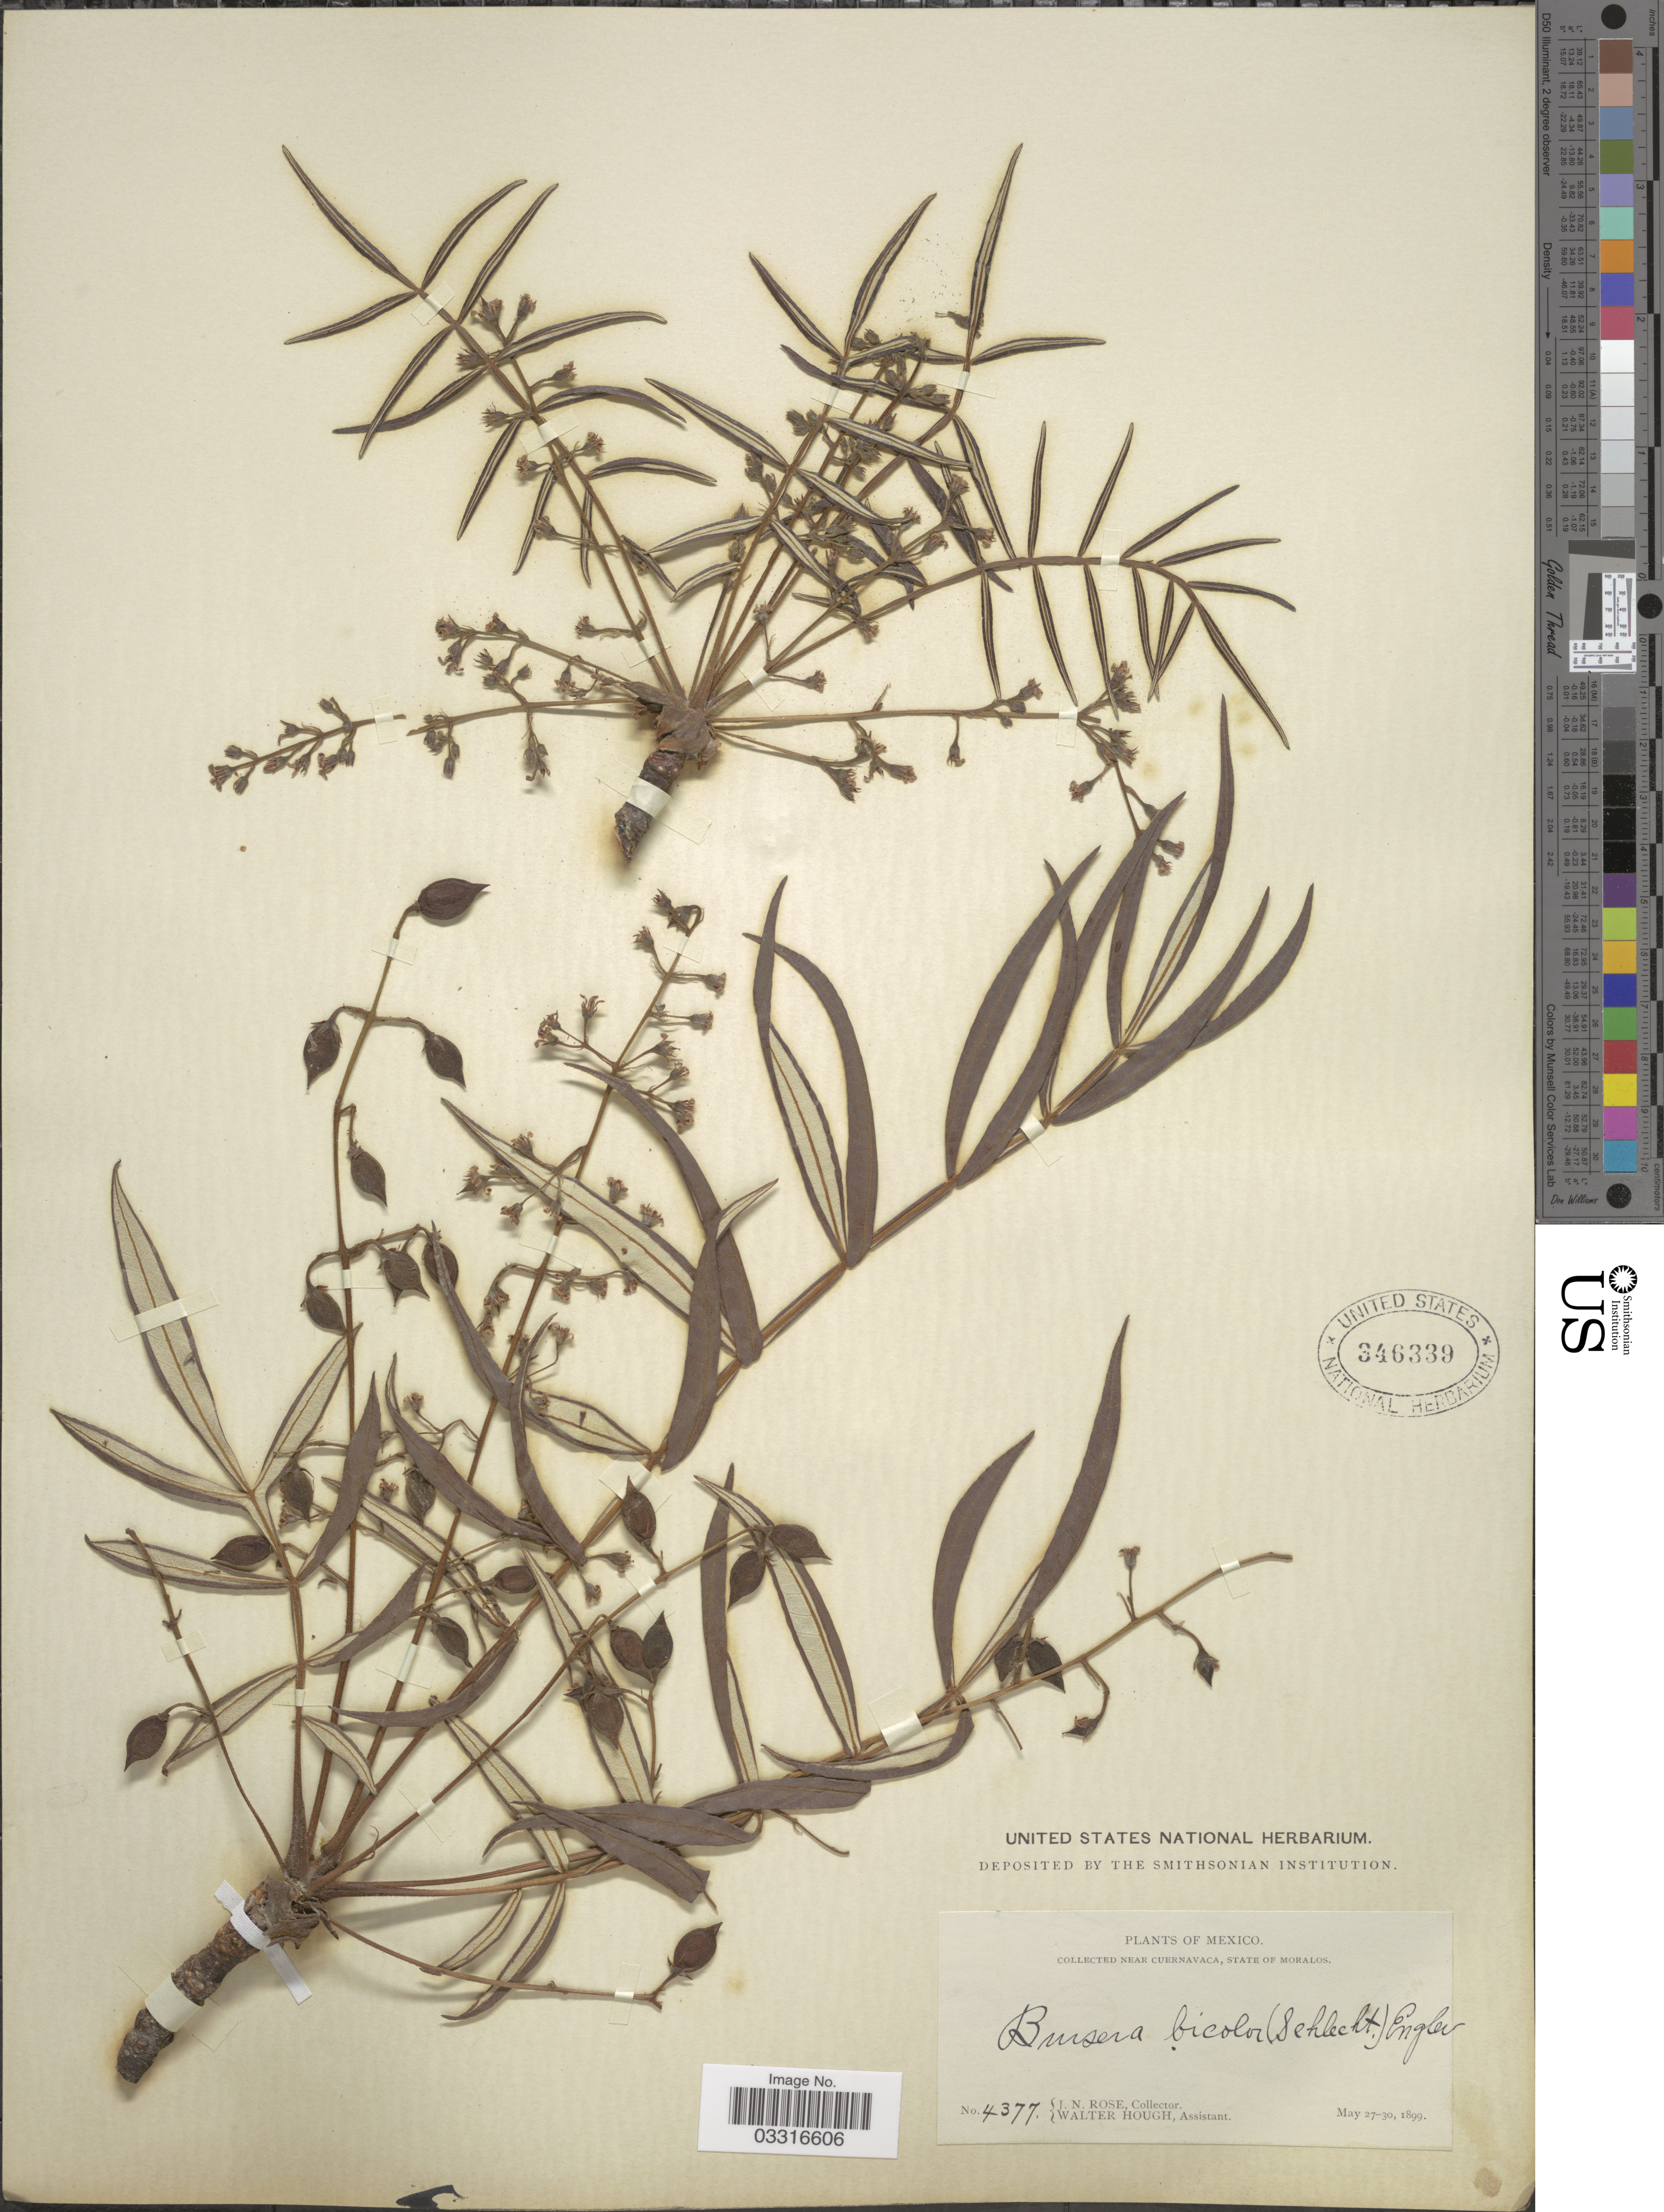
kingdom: Plantae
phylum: Tracheophyta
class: Magnoliopsida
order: Sapindales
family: Burseraceae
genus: Bursera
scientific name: Bursera bicolor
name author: (Willd. ex Schltdl.) Engl.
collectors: J. N. Rose & W. Hough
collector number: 4377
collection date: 1899-05-27/1899-05-30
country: Mexico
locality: Near Cuernavaca, State of Moralos.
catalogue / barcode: US 346339